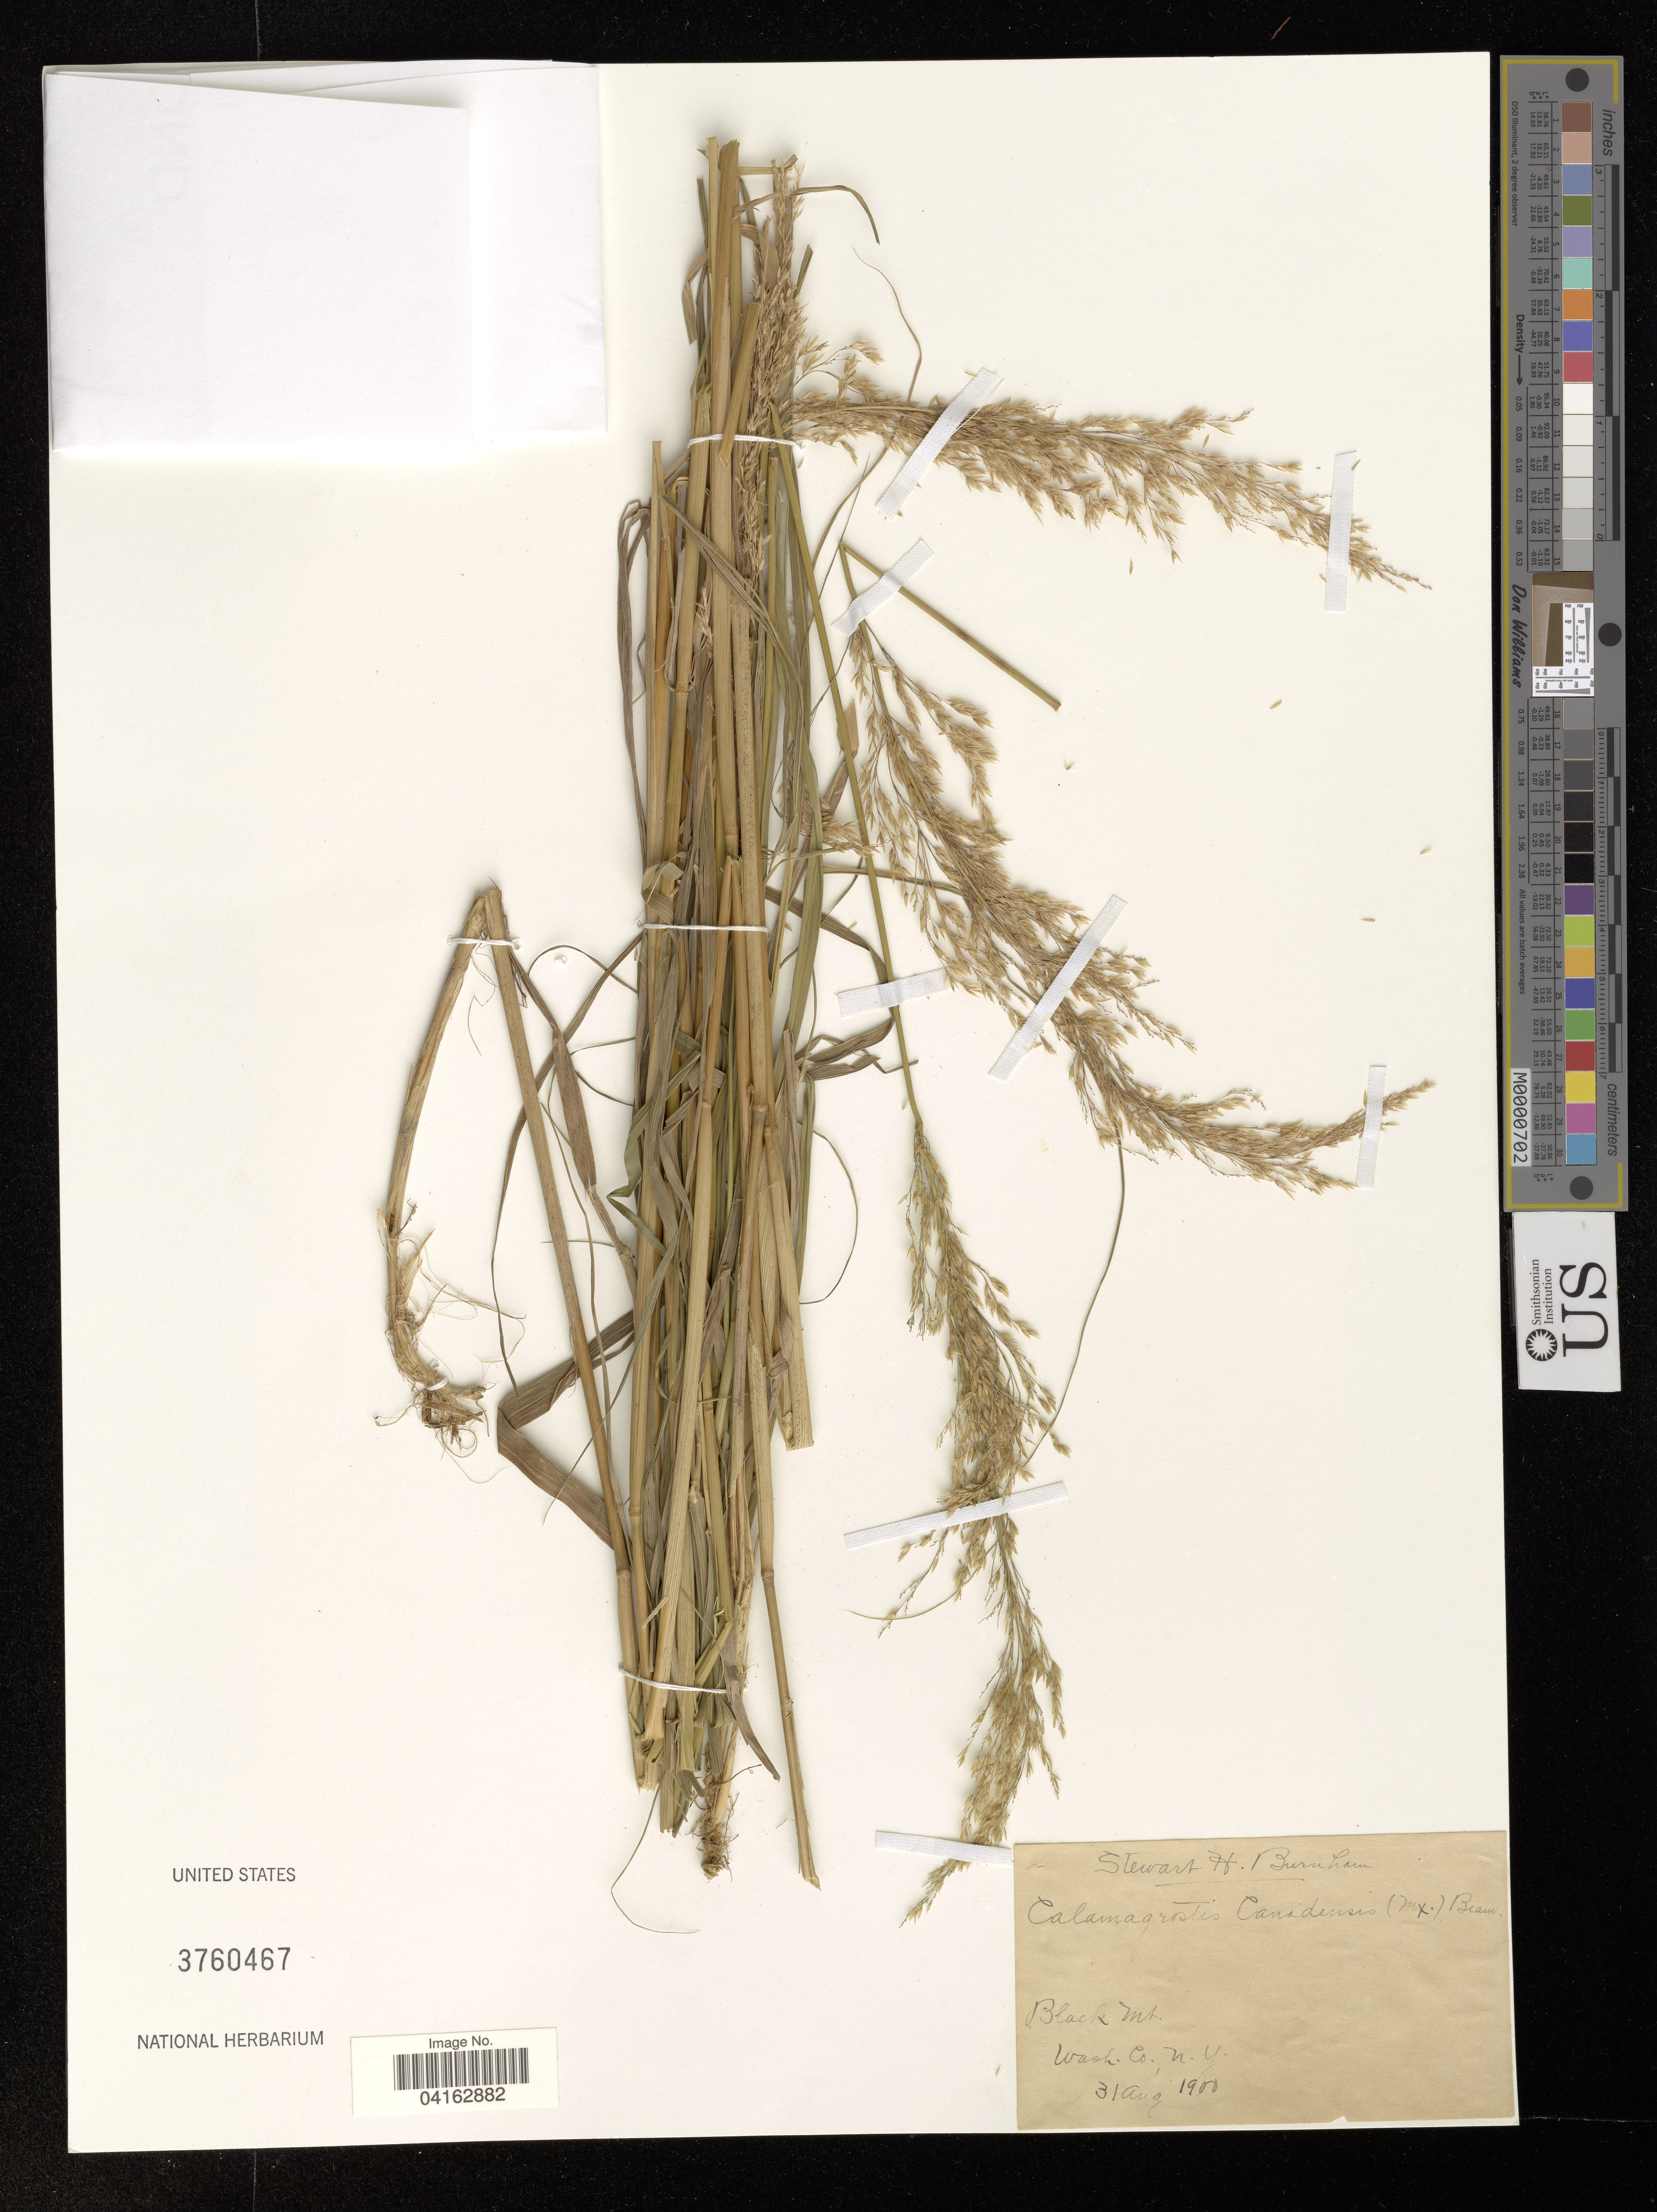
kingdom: Plantae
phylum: Tracheophyta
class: Liliopsida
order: Poales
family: Poaceae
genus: Calamagrostis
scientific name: Calamagrostis canadensis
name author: (Michx.) P. Beauv.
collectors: S. Burnham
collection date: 1900-08-31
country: United States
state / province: New York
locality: Black Mt., Waok. Co.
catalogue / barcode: US 3760467